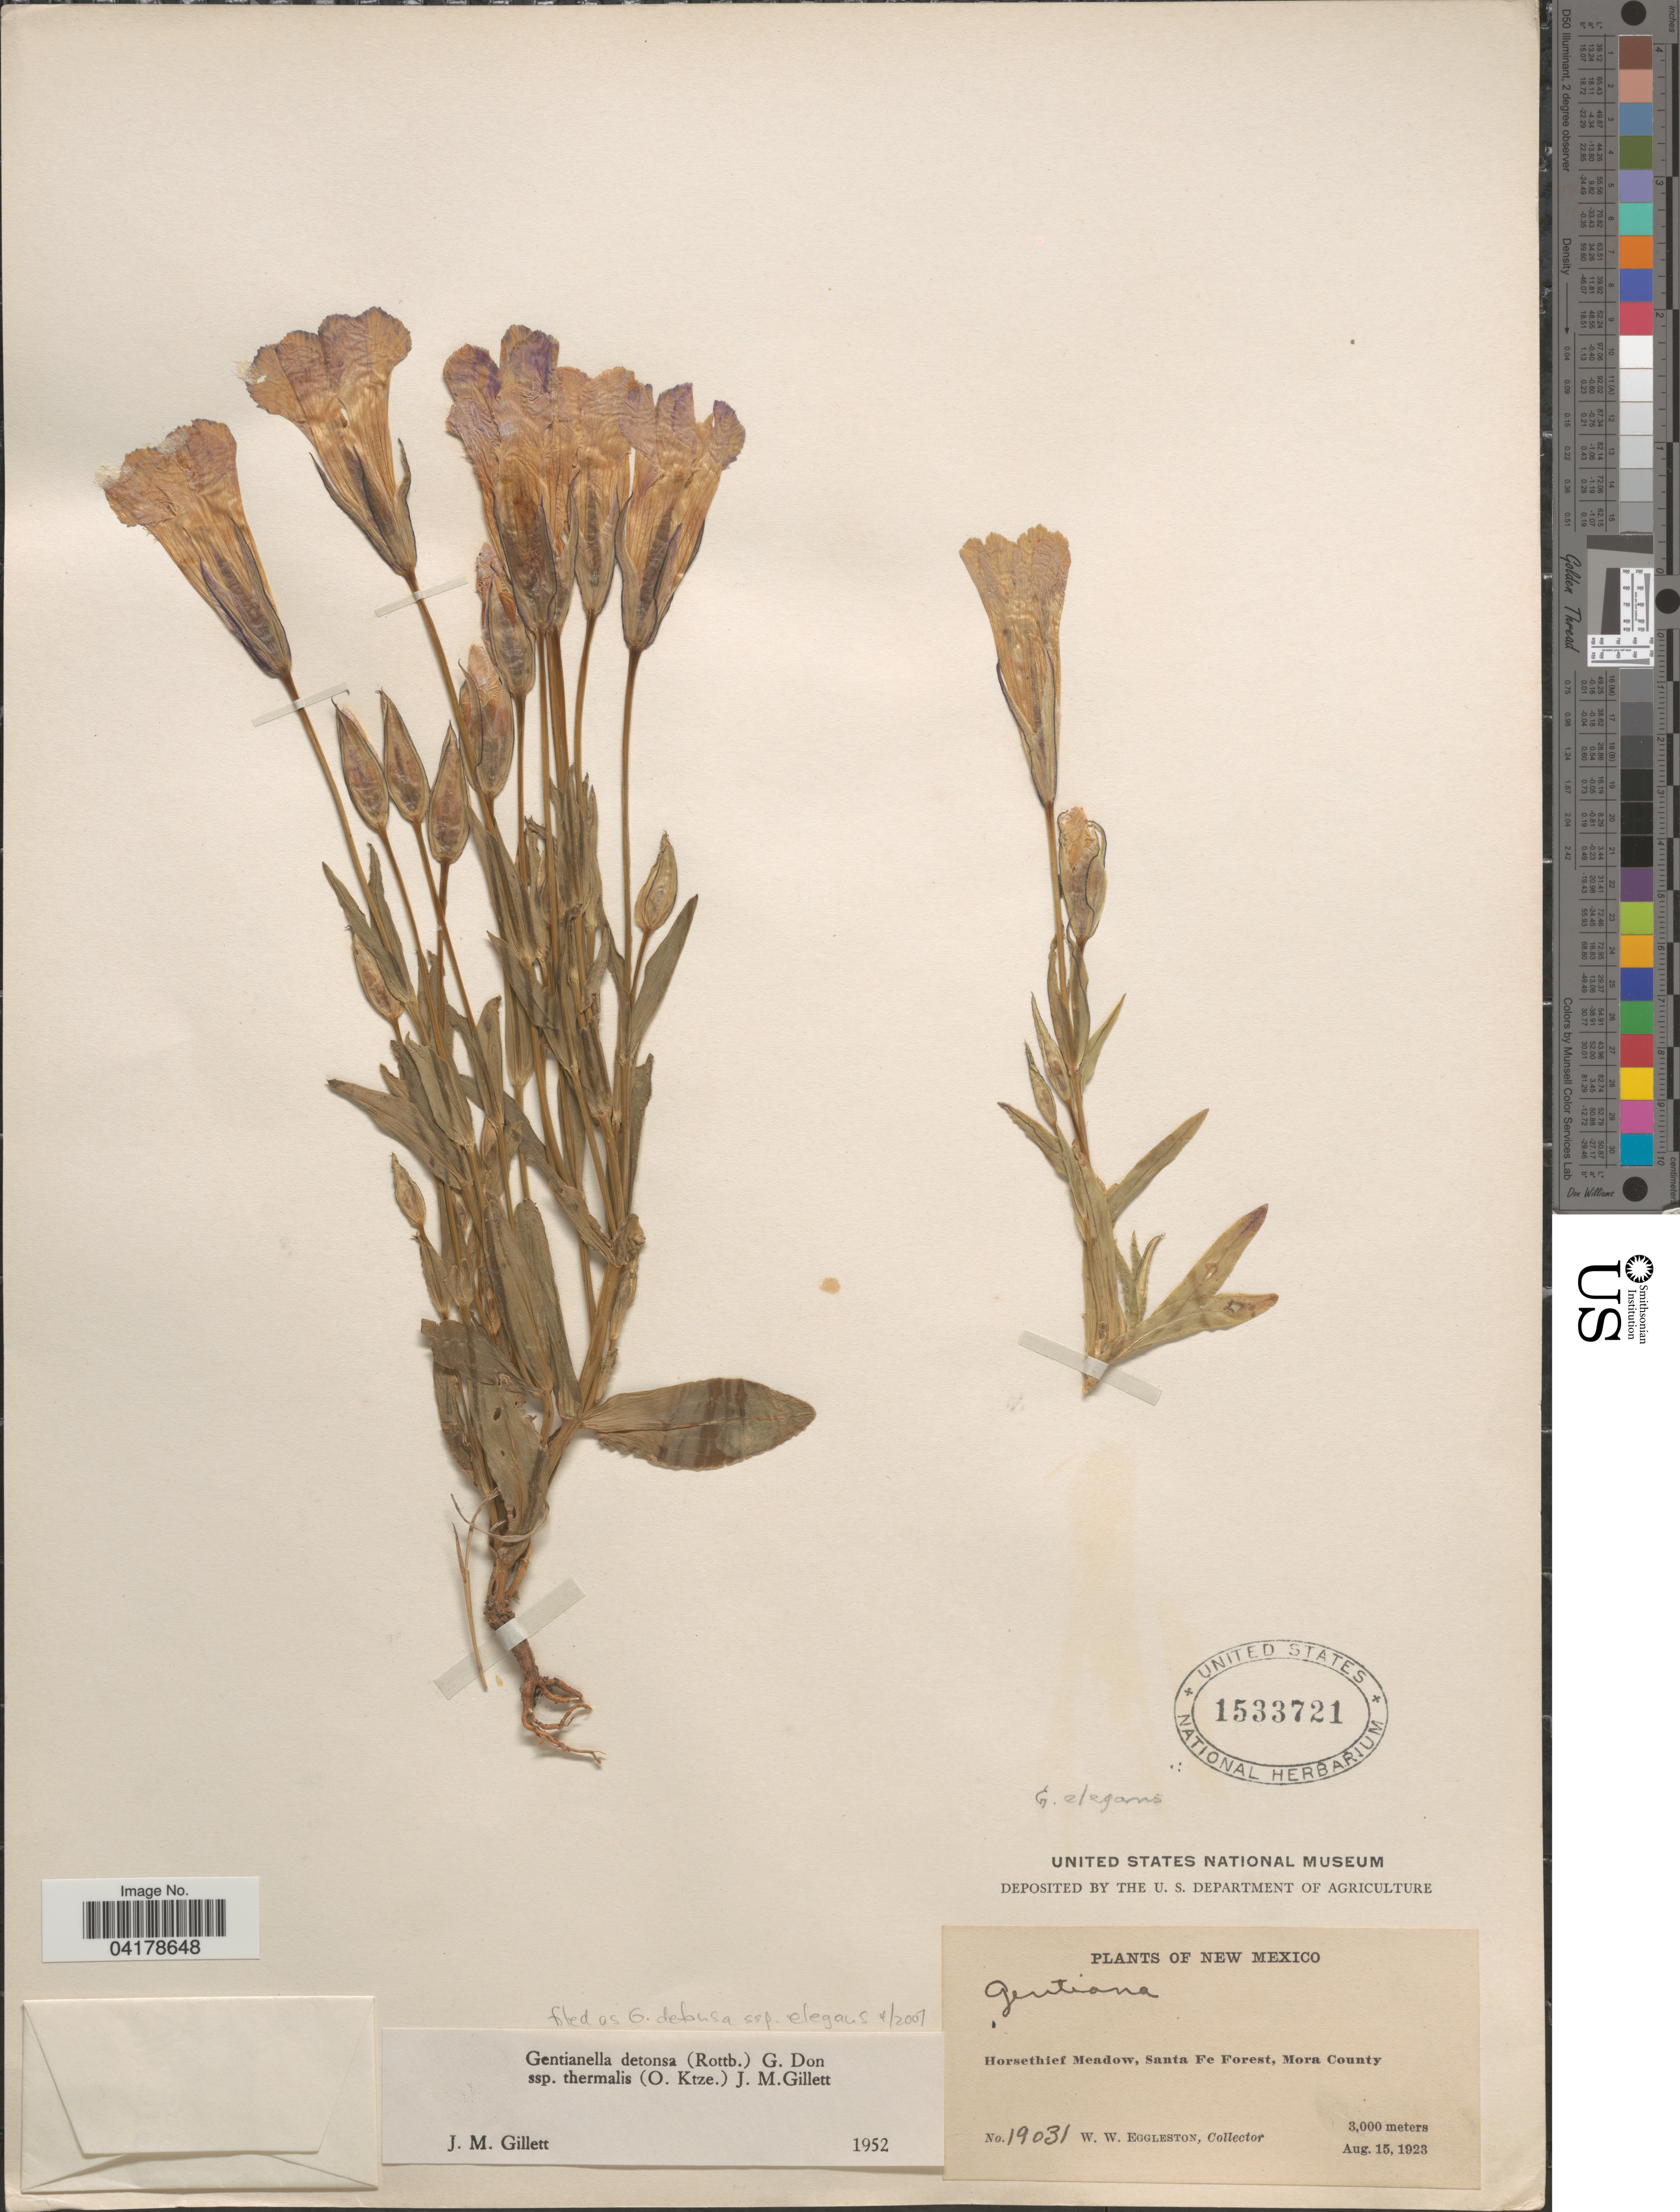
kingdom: Plantae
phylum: Tracheophyta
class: Magnoliopsida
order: Gentianales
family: Gentianaceae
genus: Gentianella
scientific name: Gentianella detonsa subsp. thermalis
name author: (Kuntze) J.M. Gillett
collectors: W. W. Eggleston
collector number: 19031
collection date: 1923-08-15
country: United States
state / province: New Mexico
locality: Horsethief Meadow, Santa Fe Forest, Mora County.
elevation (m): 3000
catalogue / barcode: US 1533721